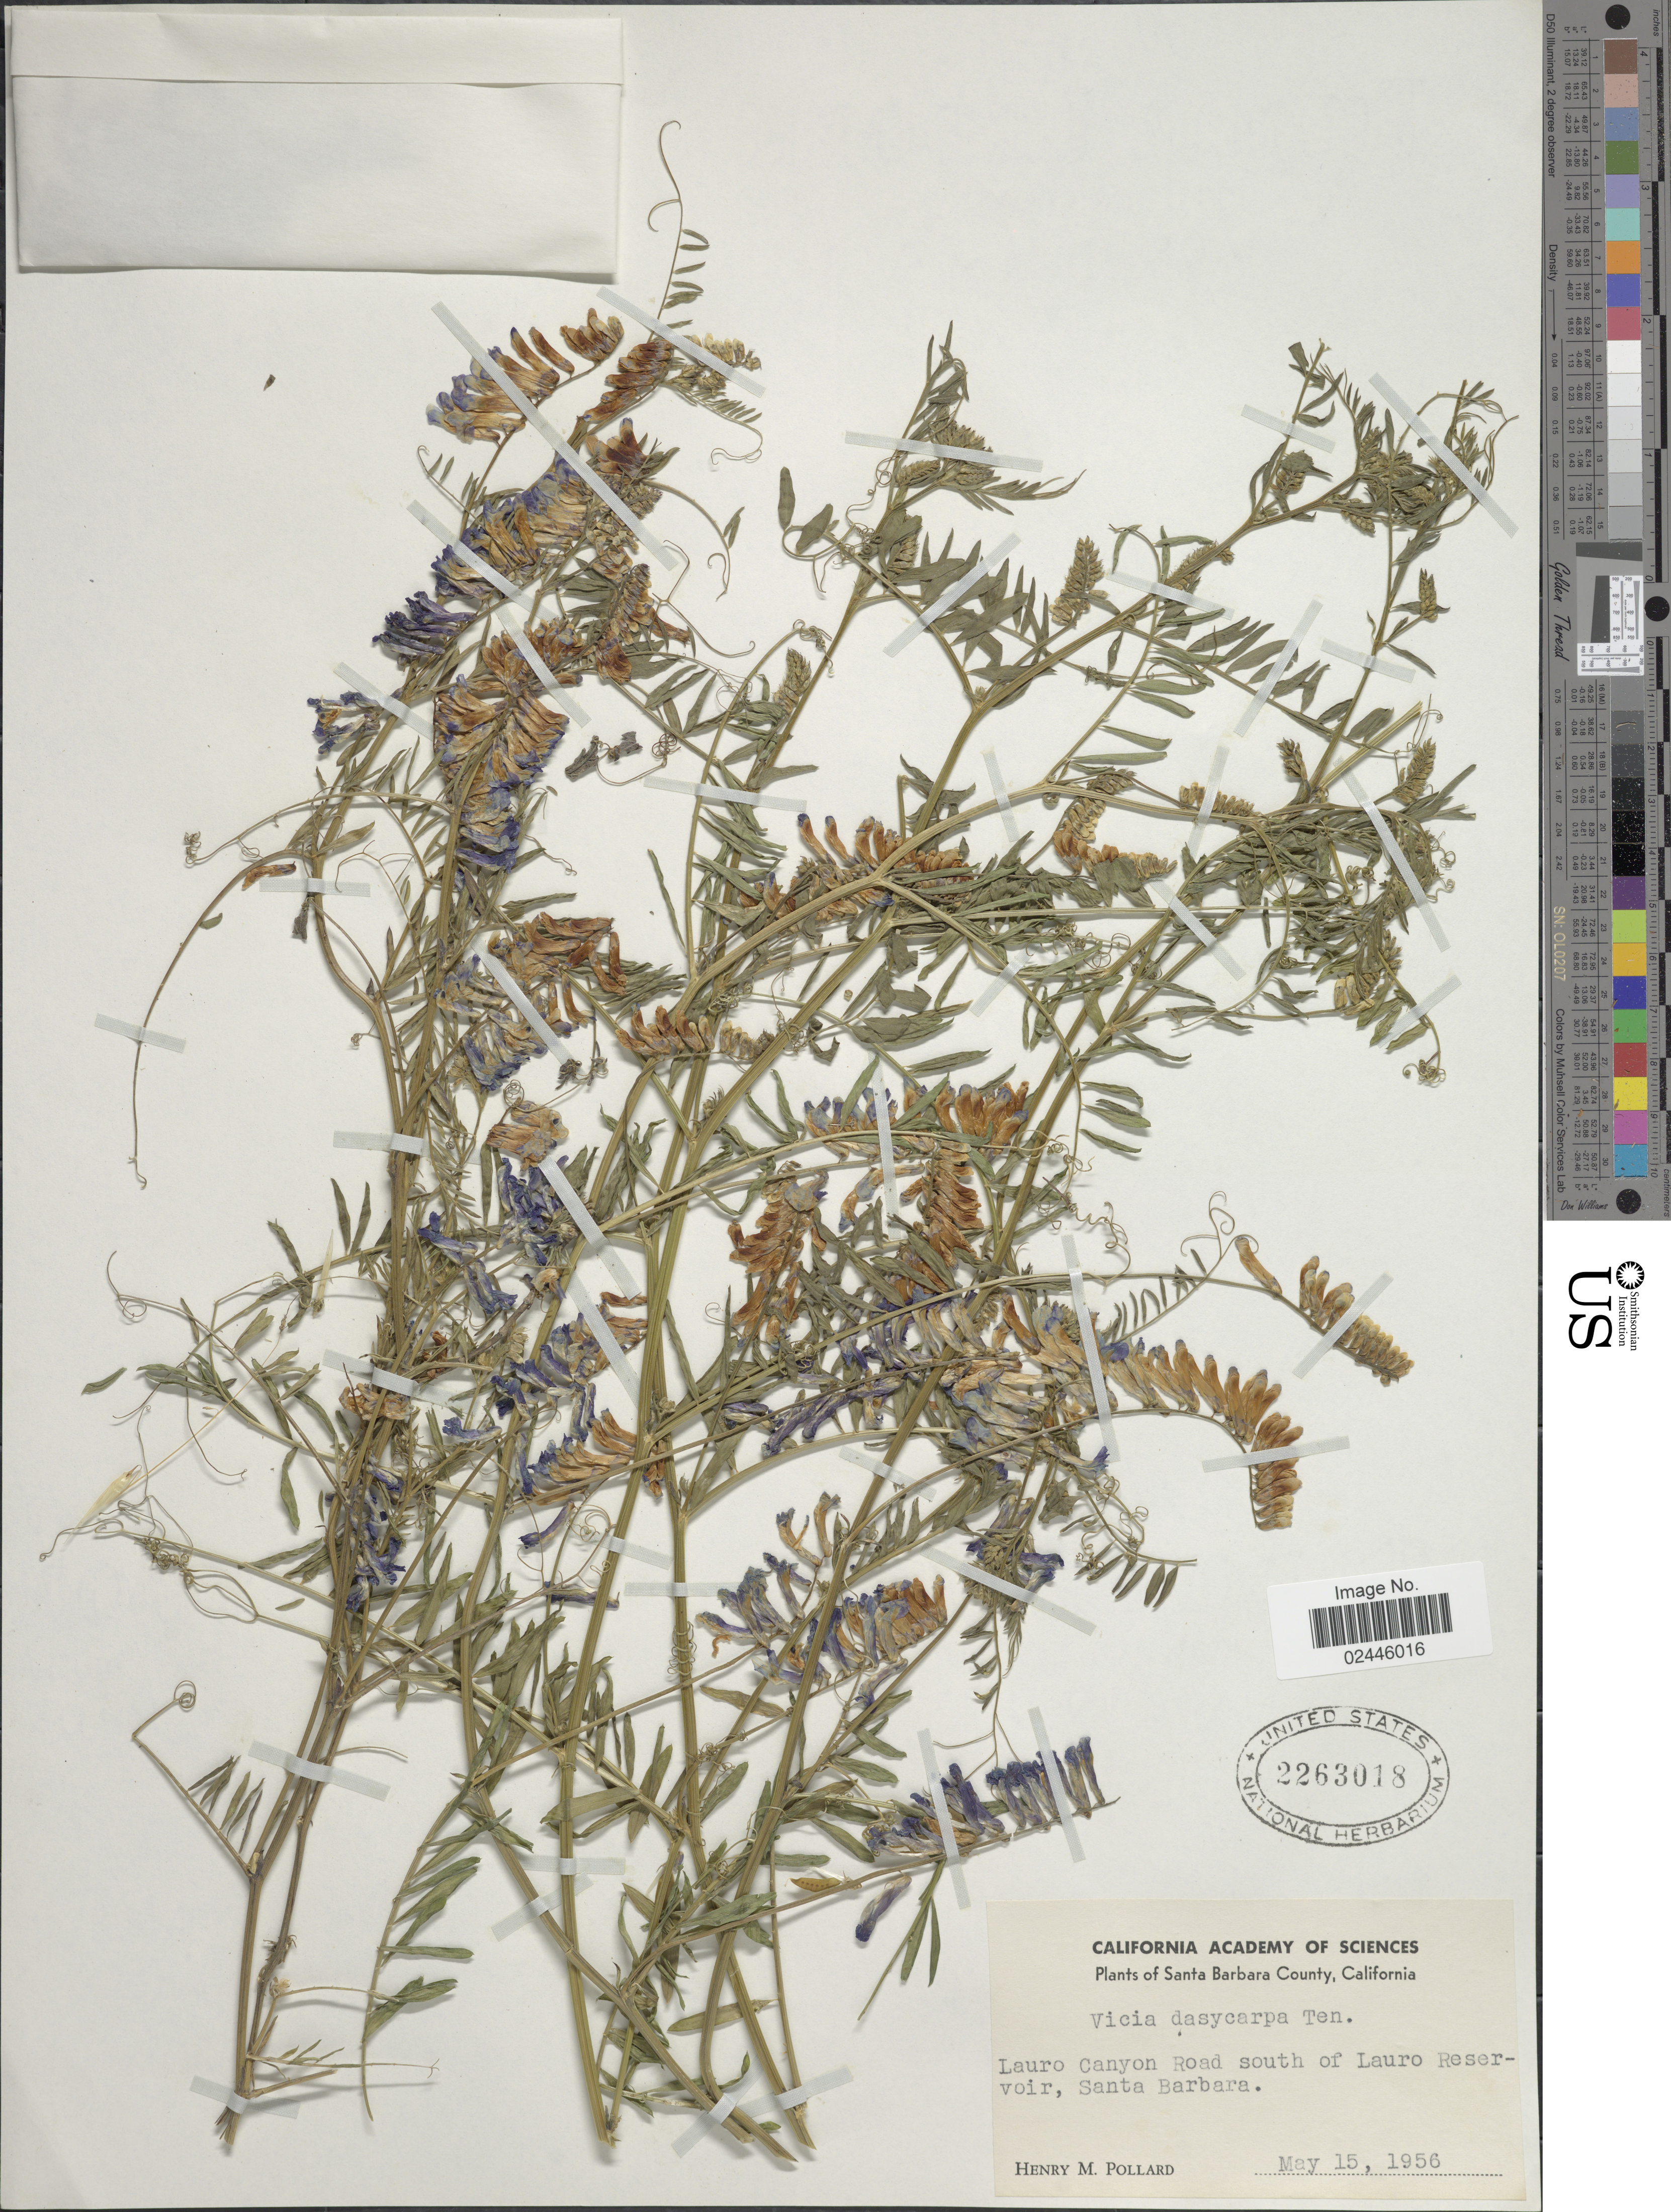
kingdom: Plantae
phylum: Tracheophyta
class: Magnoliopsida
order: Fabales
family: Fabaceae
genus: Vicia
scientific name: Vicia dasycarpa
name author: Ten.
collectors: H. M. Pollard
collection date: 1956-05-15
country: United States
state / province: California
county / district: Santa Barbara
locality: Santa Barbara County, Lauro Canyon Road south of Lauro Reservoir, Santa Barbara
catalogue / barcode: US 2263018